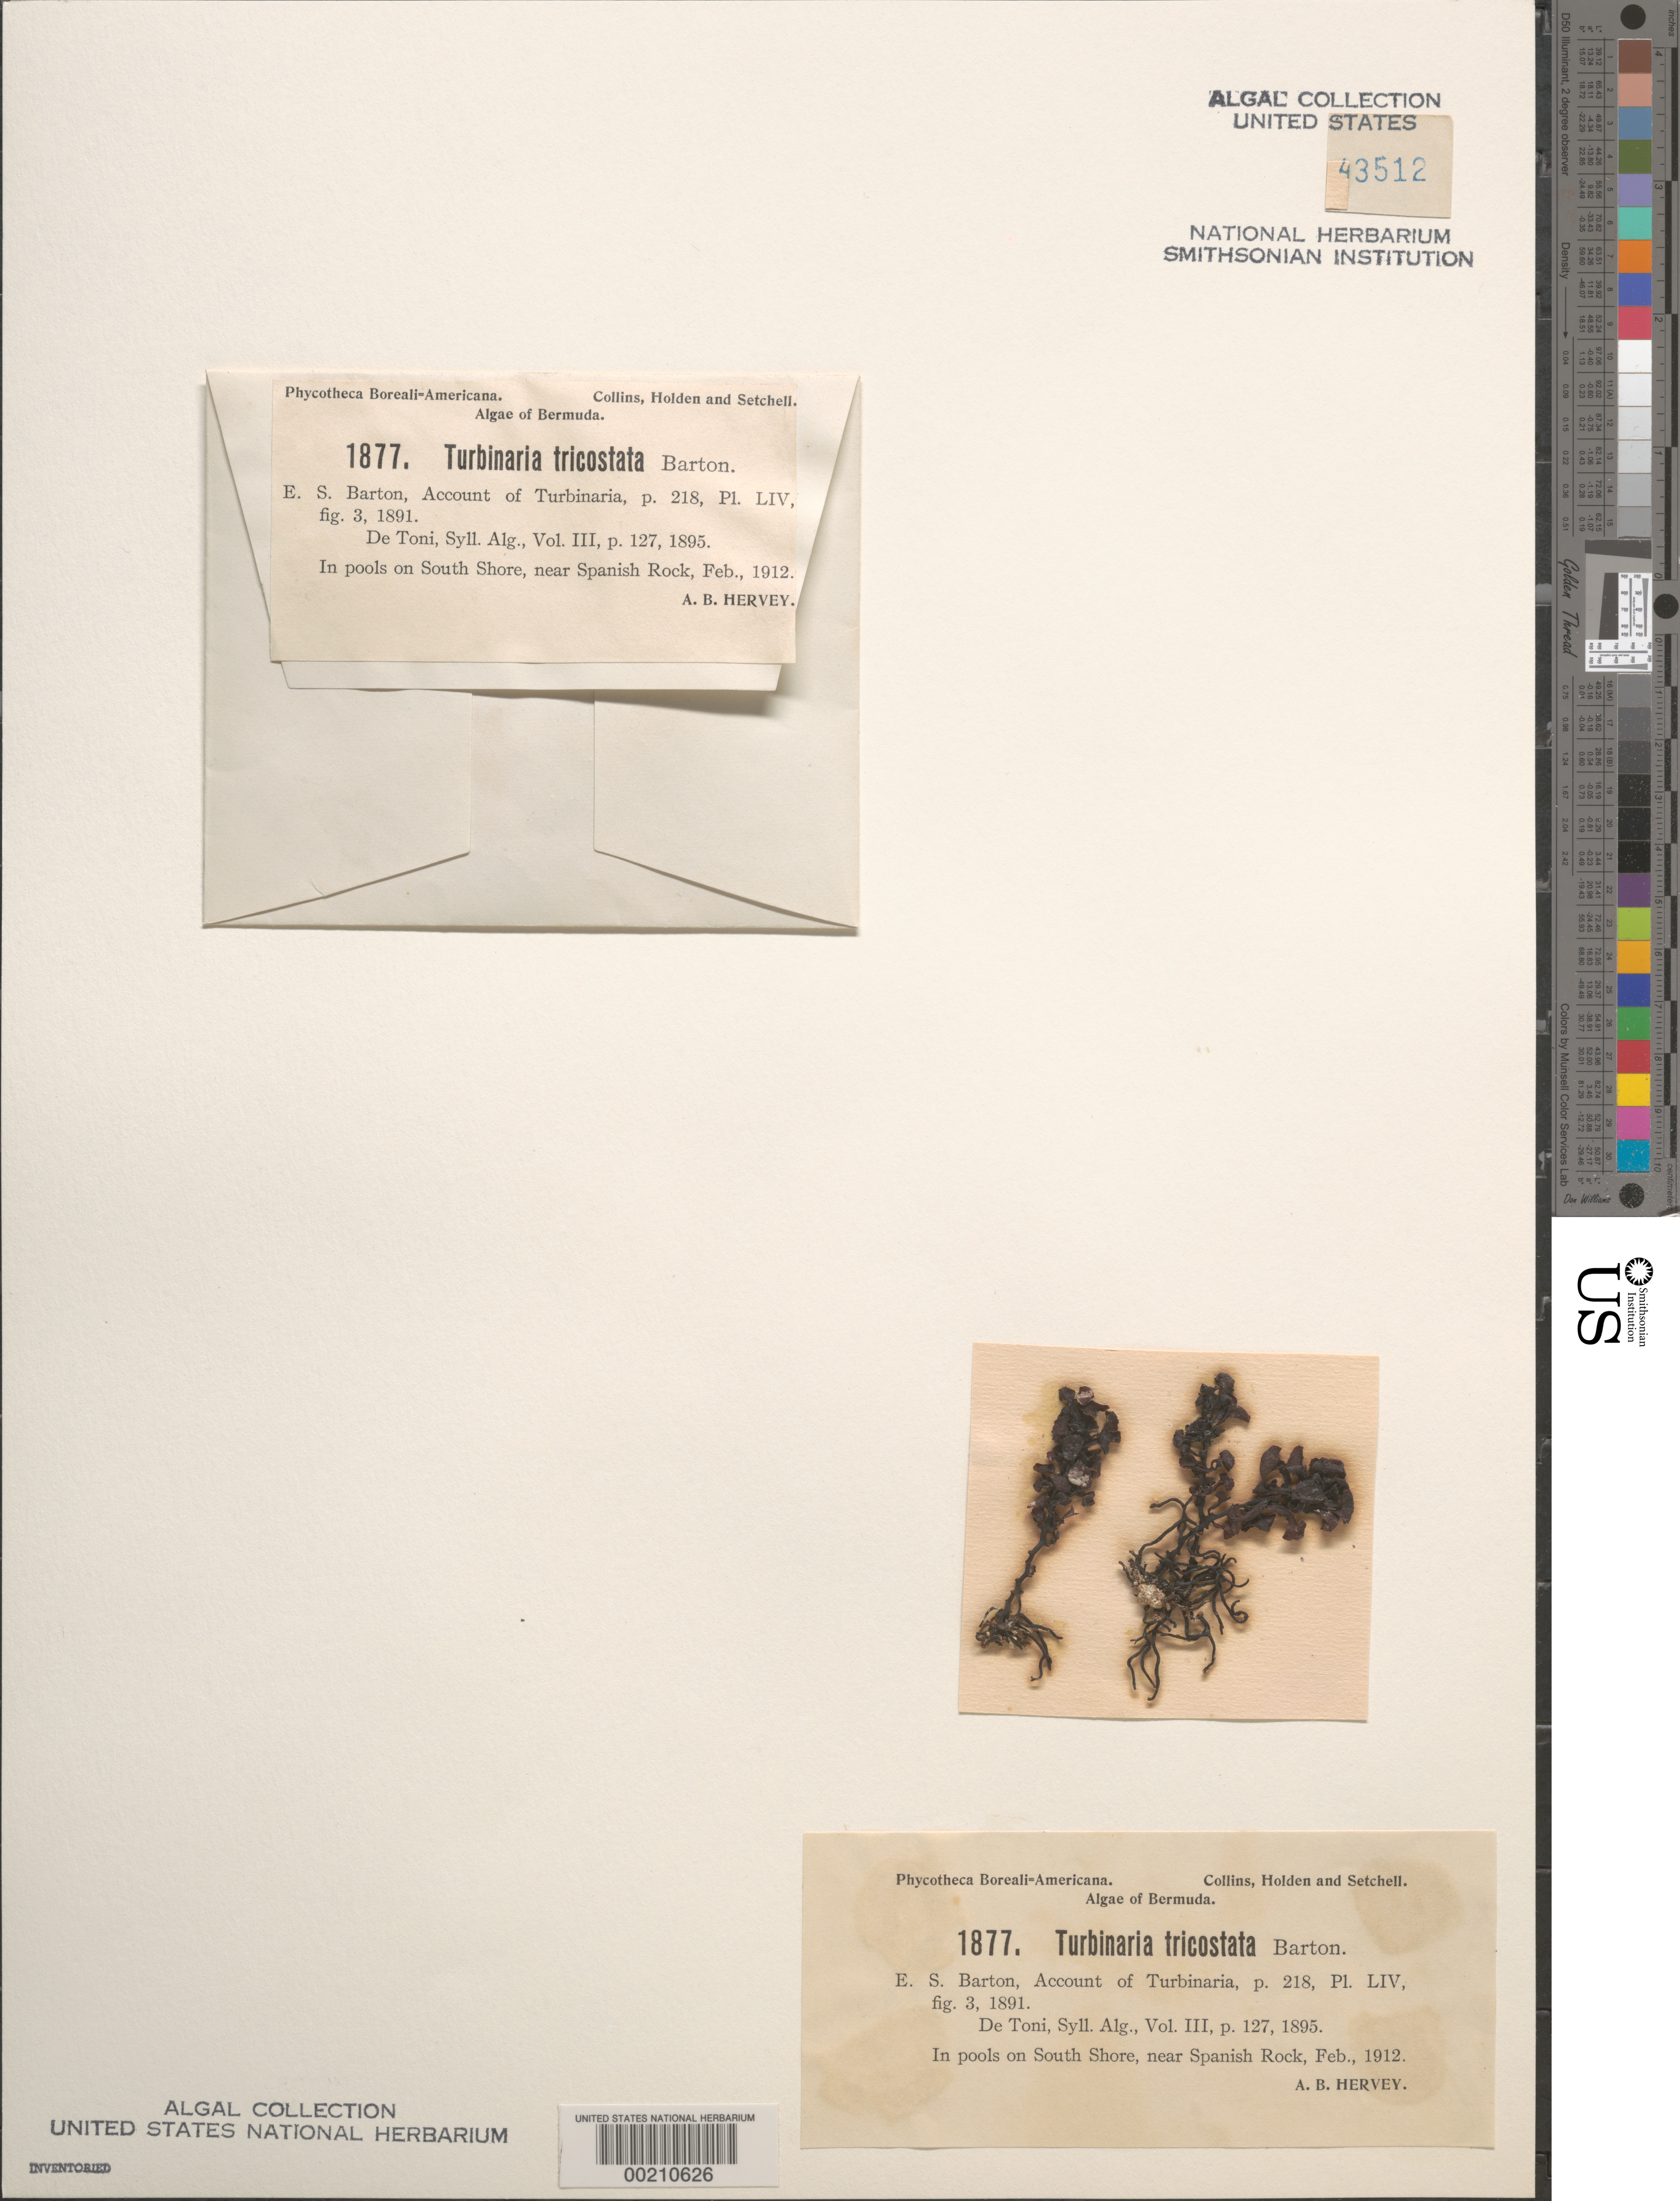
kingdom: Chromista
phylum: Ochrophyta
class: Phaeophyceae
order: Fucales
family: Sargassaceae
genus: Turbinaria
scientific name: Turbinaria tricostata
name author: E.S. Barton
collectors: A. B. Hervey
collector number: PB-A 1877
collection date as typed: Feb 1912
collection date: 1912-02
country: Bermuda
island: Bermuda Island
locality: South shore, near Spanish Rock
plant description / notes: Collins, Holden & Setchell, Phycotheca Boreali-Americana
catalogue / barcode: US 43512